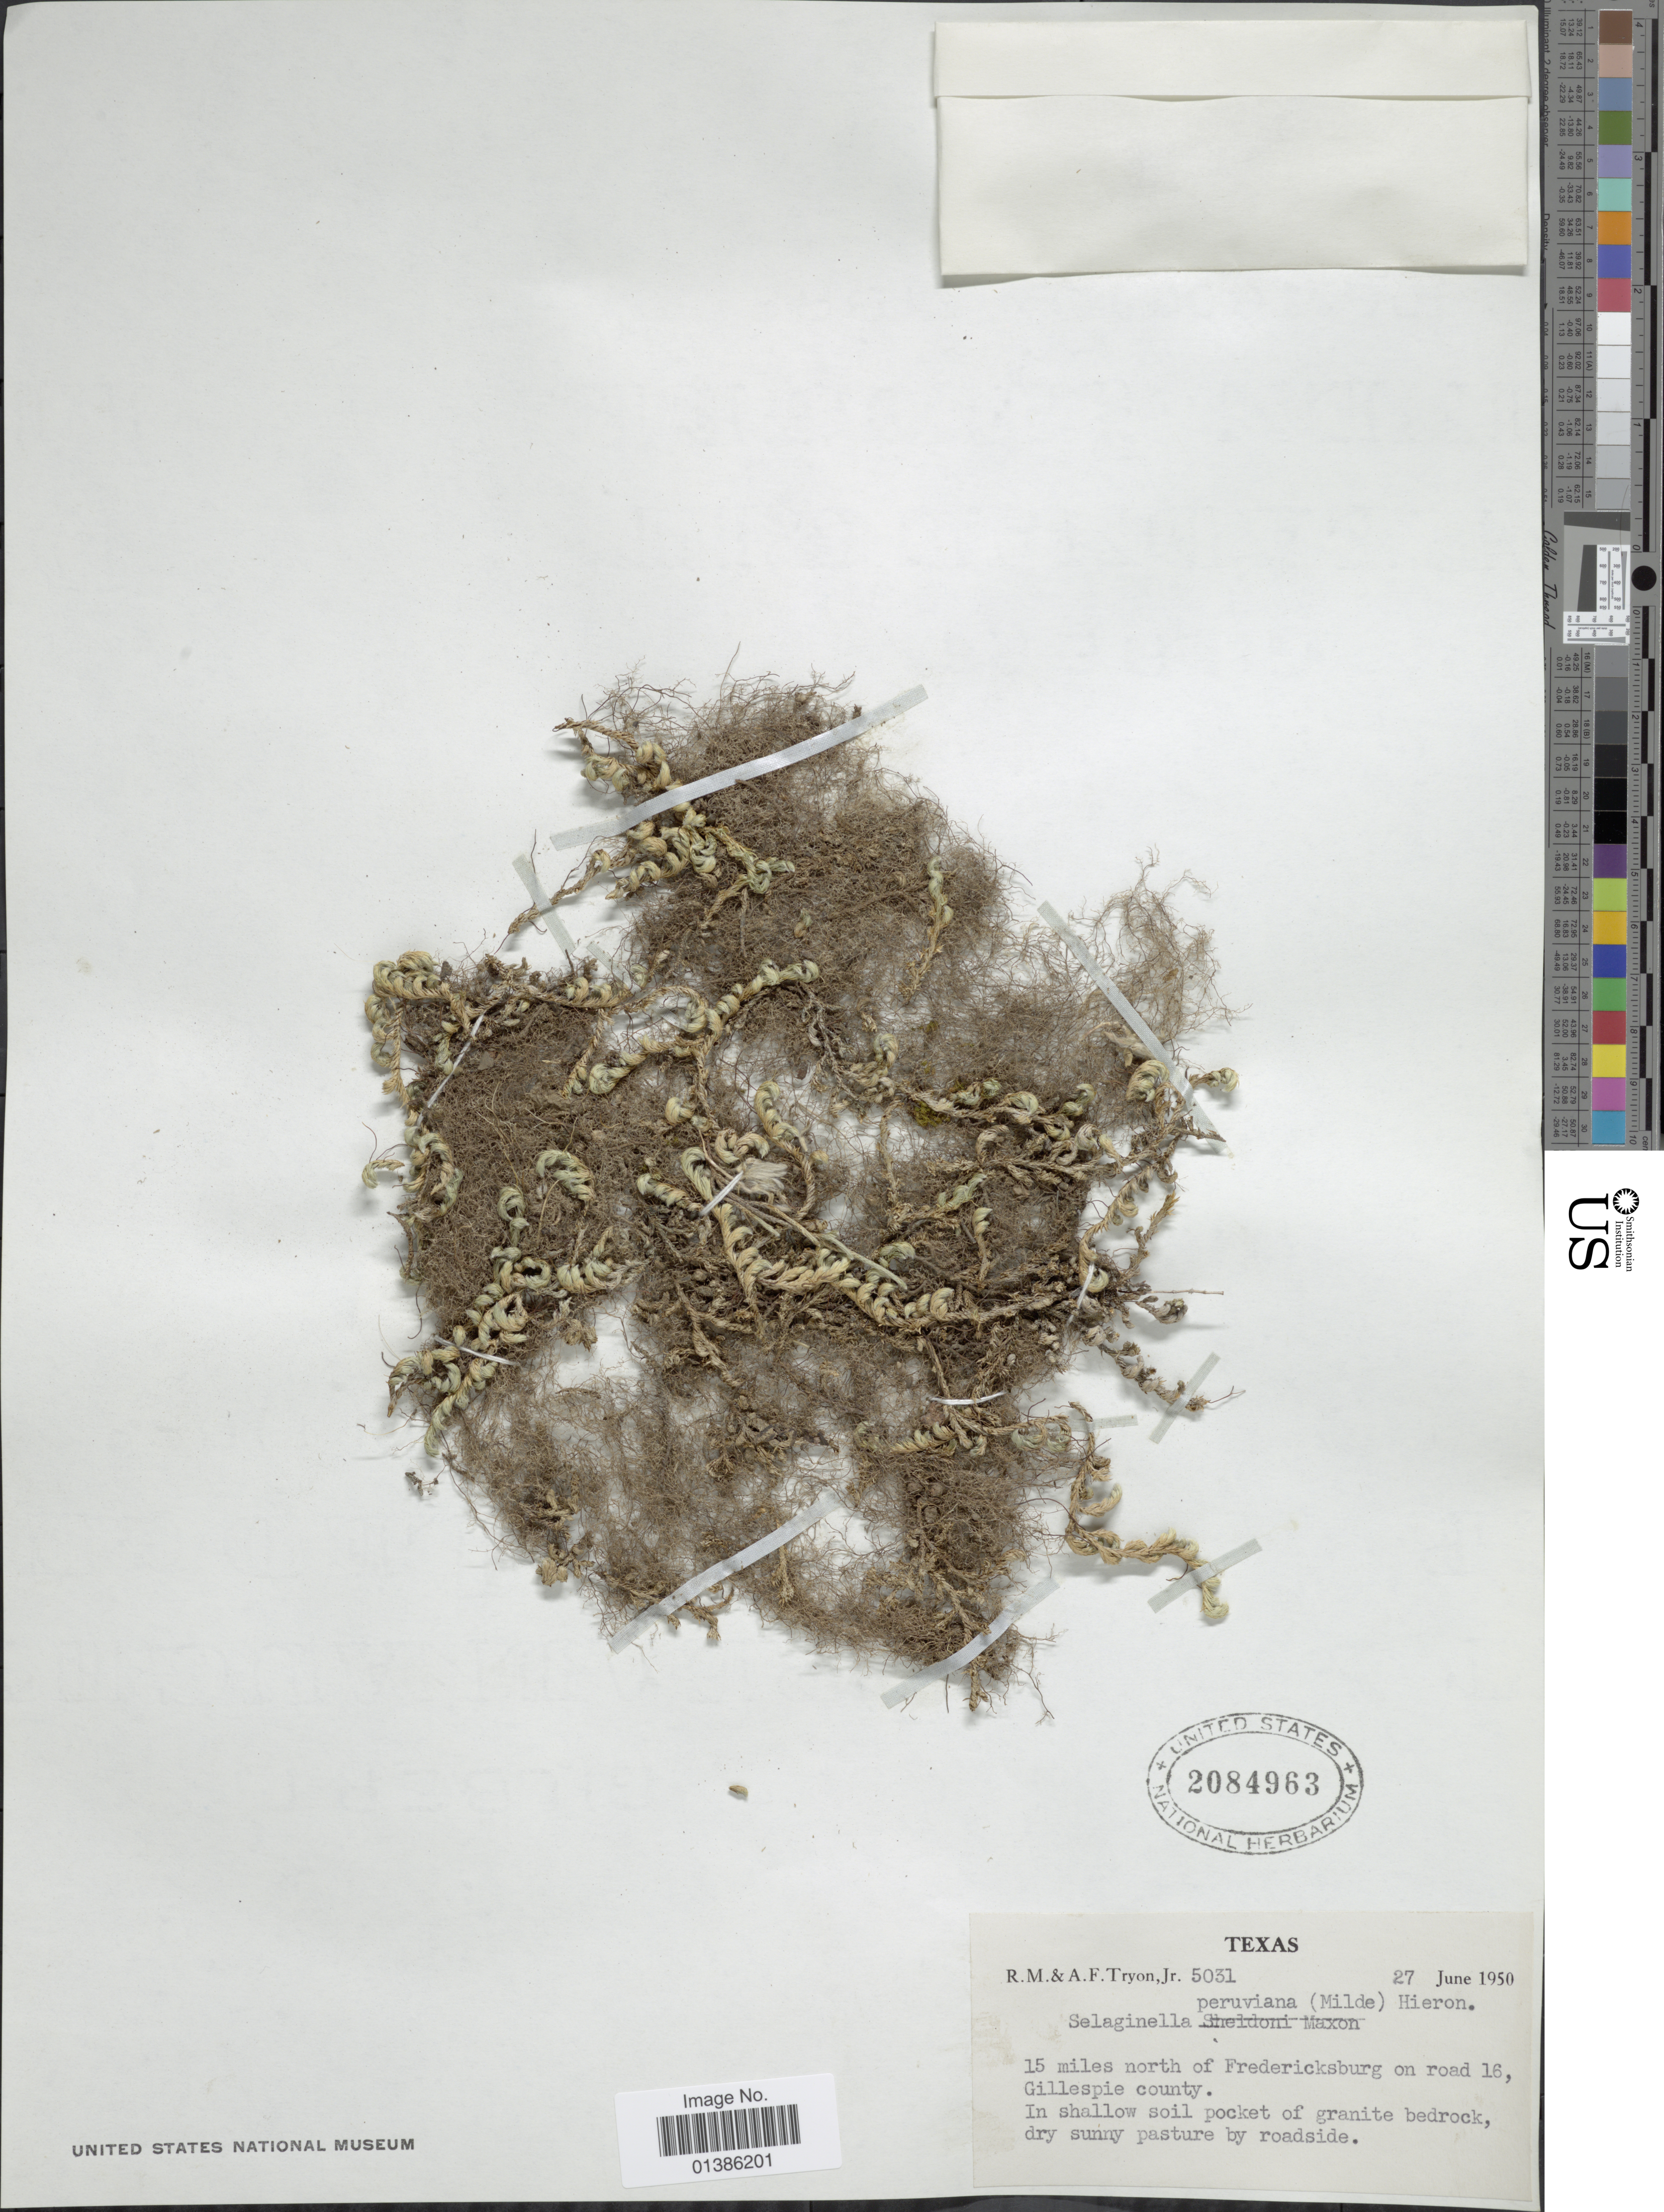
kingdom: Plantae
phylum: Tracheophyta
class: Lycopodiopsida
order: Selaginellales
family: Selaginellaceae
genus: Selaginella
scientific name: Selaginella peruviana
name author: (Milde) Hieron.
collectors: R. M. Tryon & A. F. Tryon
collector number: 5031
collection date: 1950-06-27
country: United States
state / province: Texas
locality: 15 miles north of Fredericksburg on road 16, Gillespie county.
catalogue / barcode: US 2084963